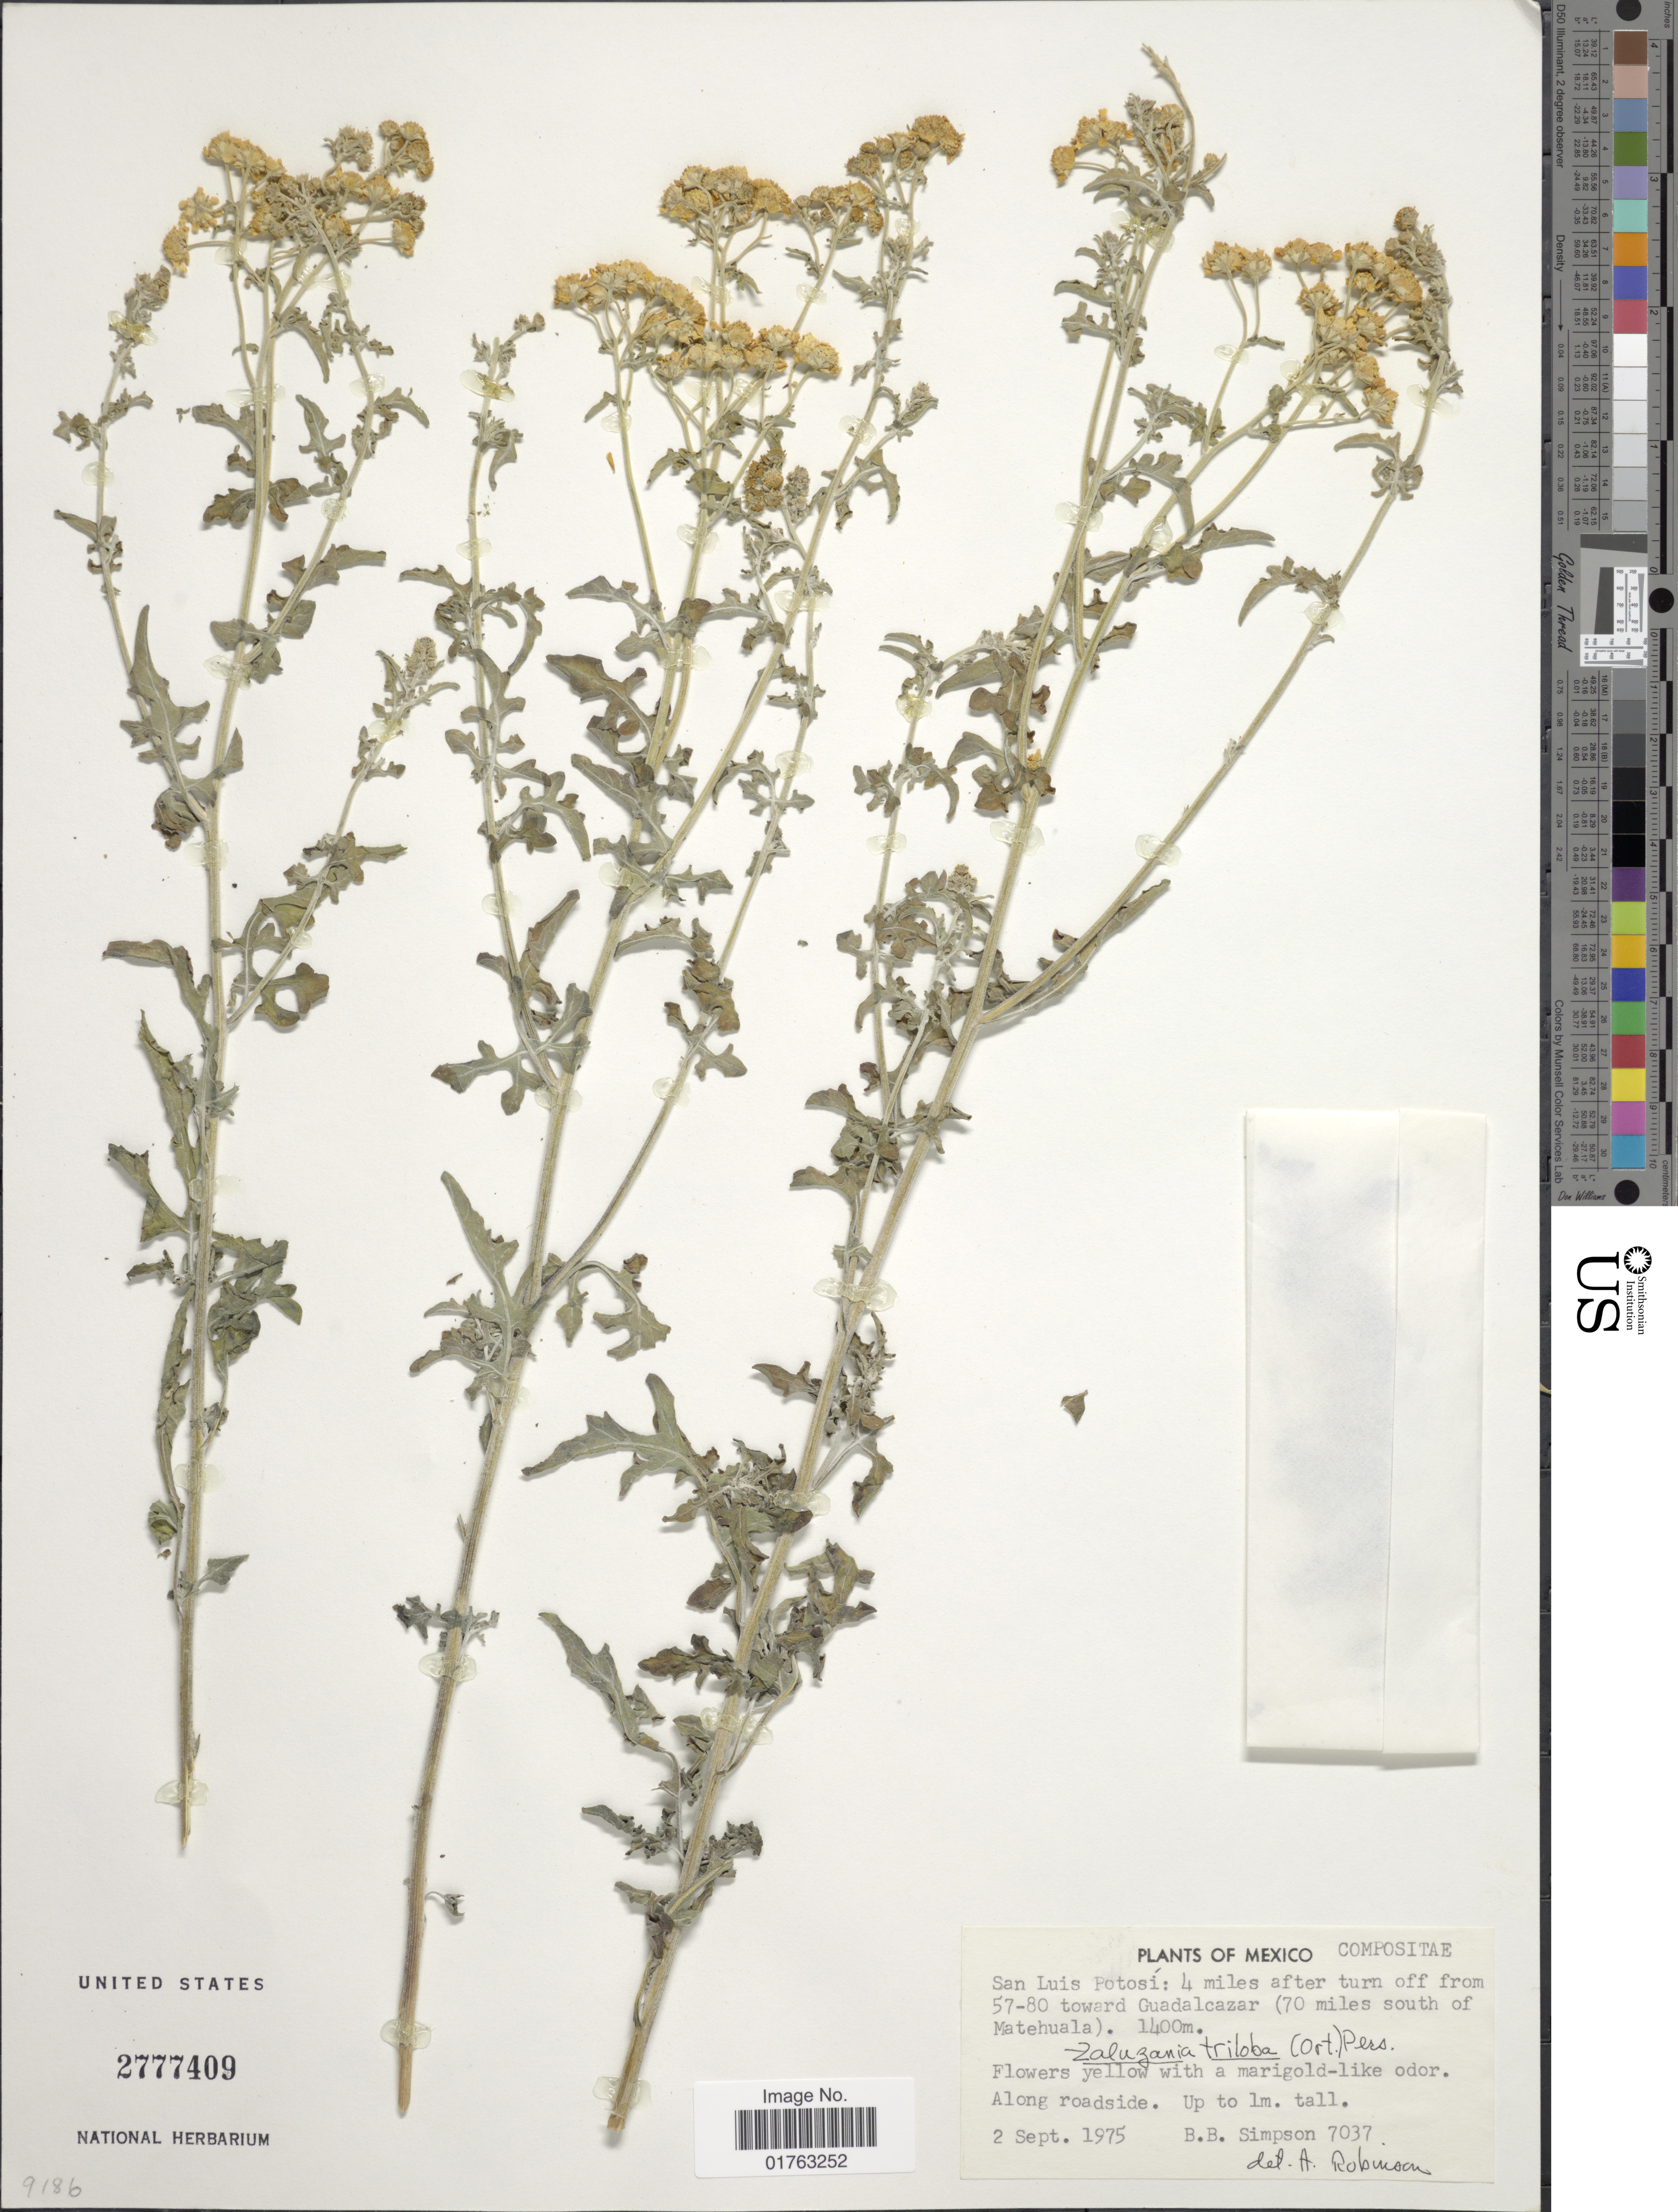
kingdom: Plantae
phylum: Tracheophyta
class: Magnoliopsida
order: Asterales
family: Asteraceae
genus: Zaluzania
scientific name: Zaluzania triloba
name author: (Ortega) Pers.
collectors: B. B. Simpson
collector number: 7037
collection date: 1975-09-02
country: Mexico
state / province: San Luis Potosí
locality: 4 miles after turn off from 57-80 toward Guadalcazar (70 miles south of Matehuala)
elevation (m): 1400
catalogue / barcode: US 2777409